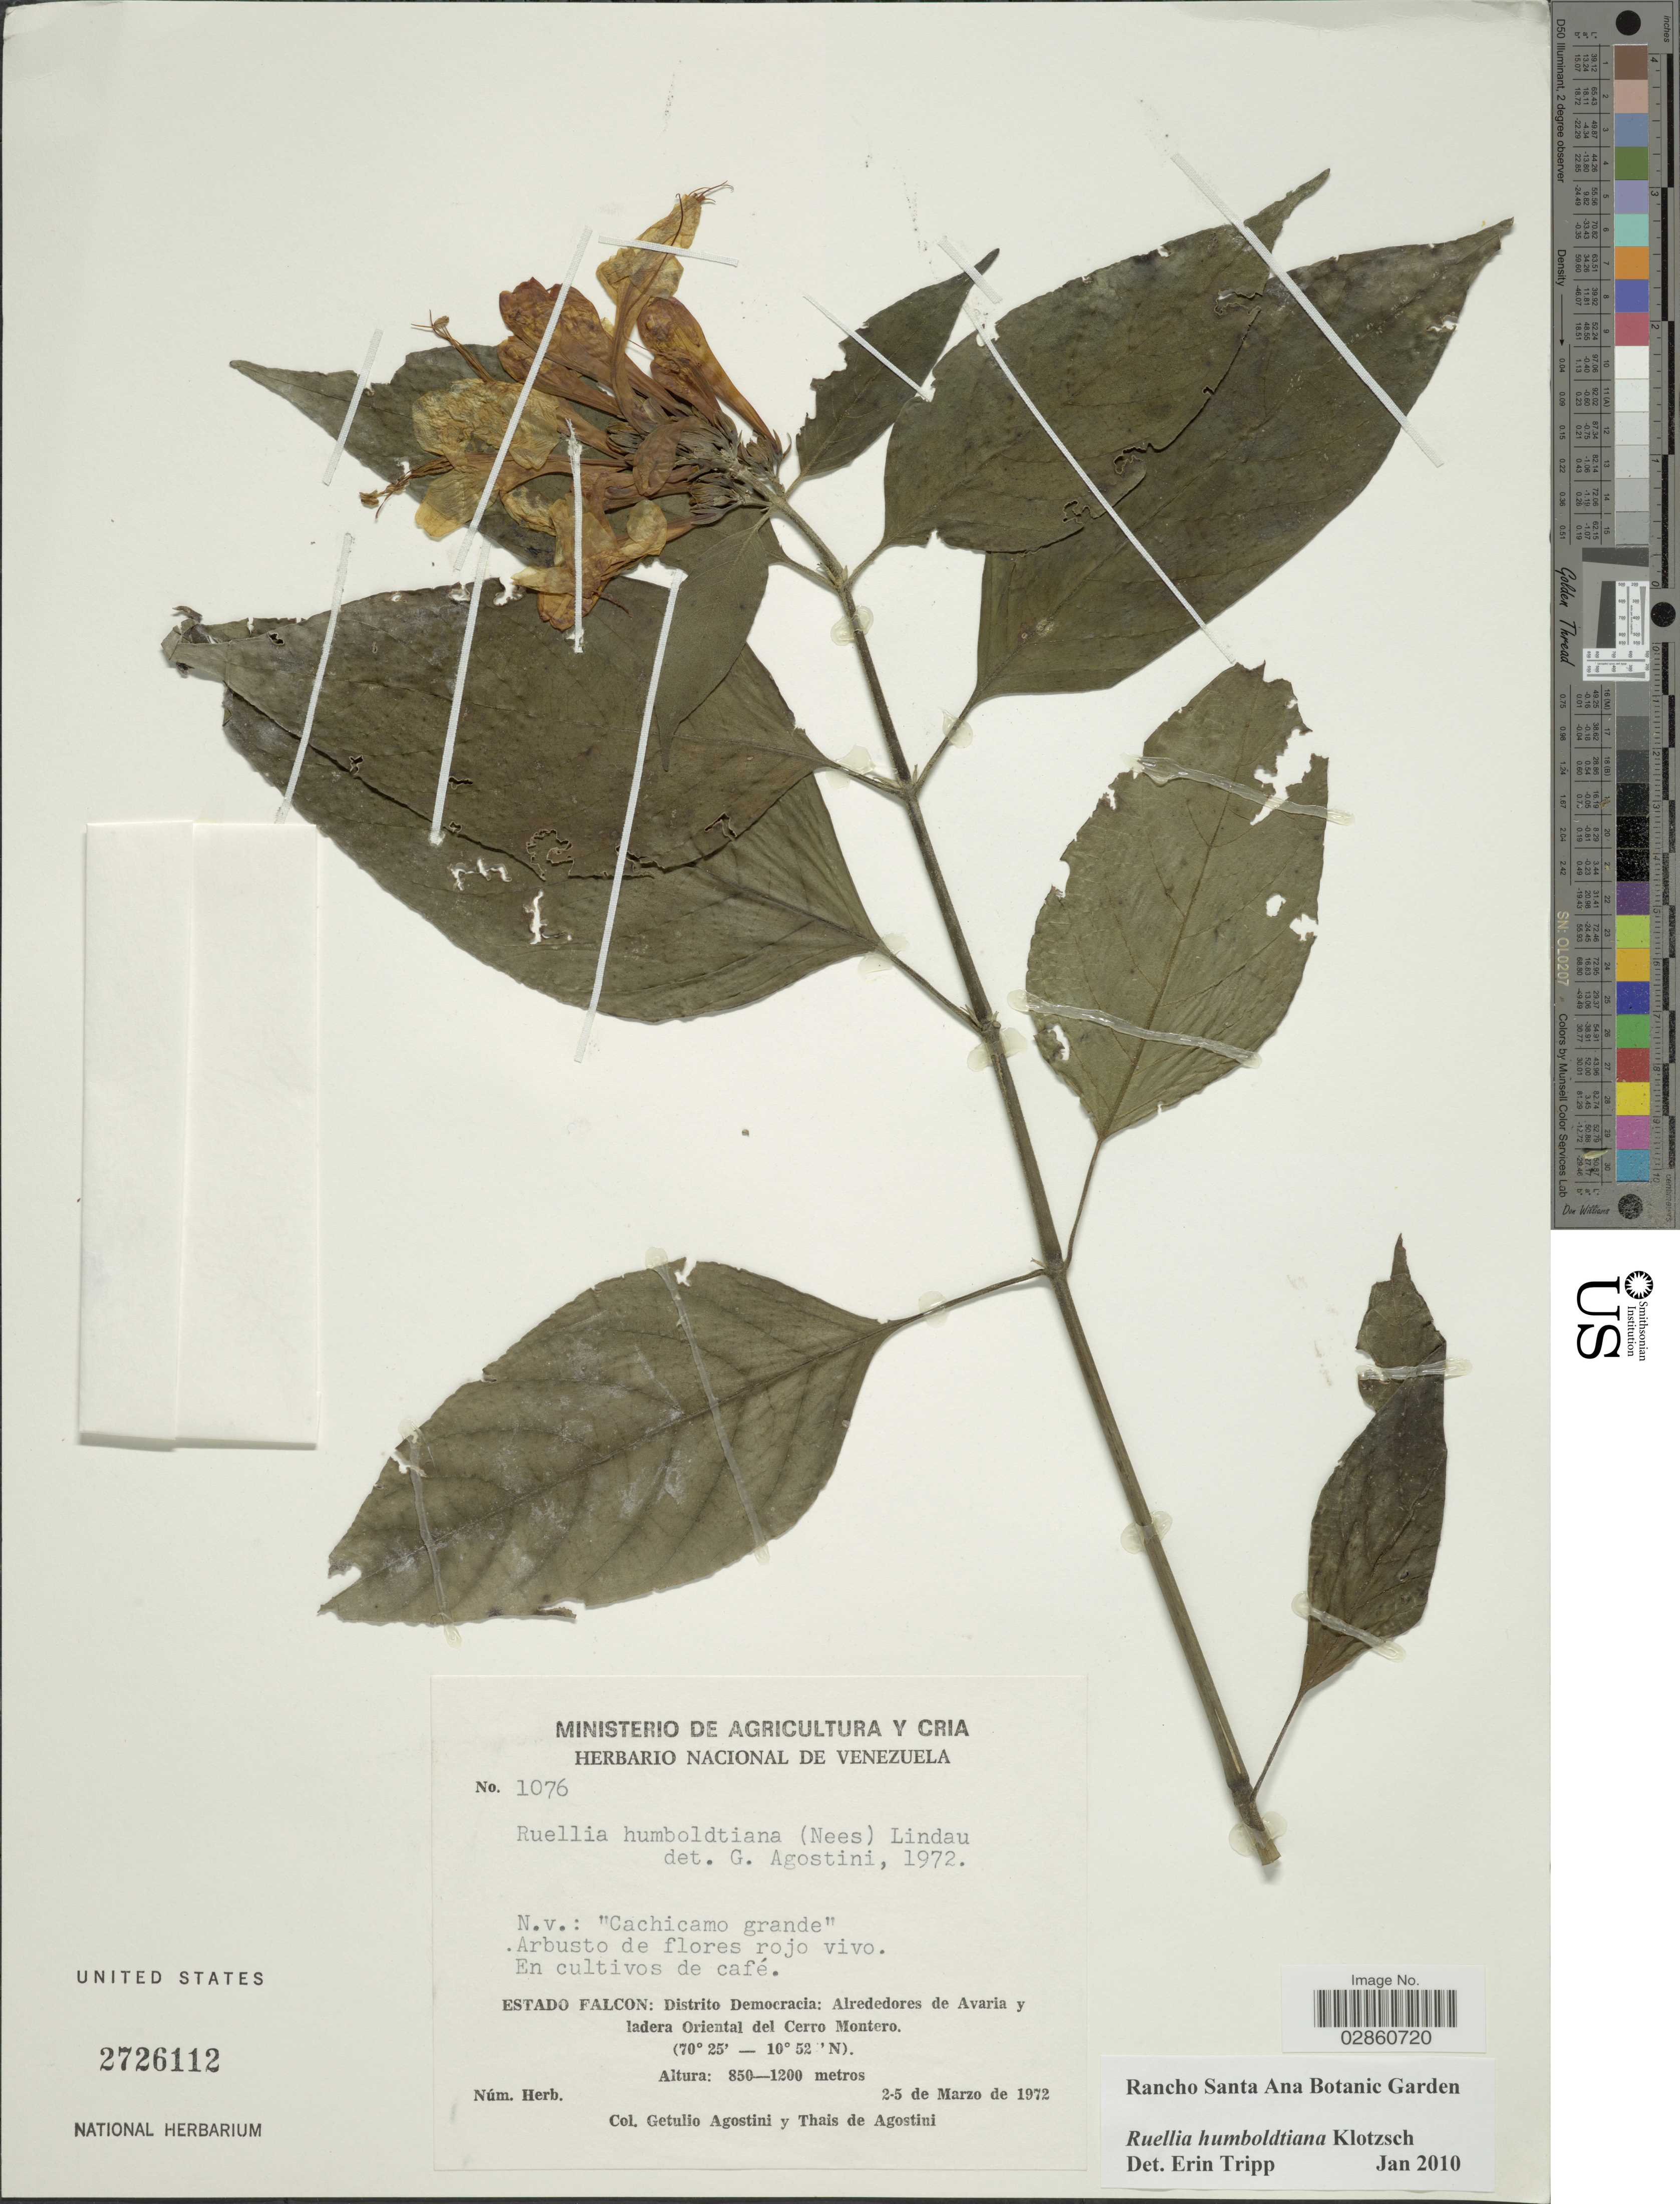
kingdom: Plantae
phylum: Tracheophyta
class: Magnoliopsida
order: Lamiales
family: Acanthaceae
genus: Ruellia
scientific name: Ruellia humboldtiana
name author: (Nees) Lindau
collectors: G. Agostini & T. Agostini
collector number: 1076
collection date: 1972-03-02/1972-03-05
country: Venezuela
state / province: Falcón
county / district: Democracia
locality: Estado Falcon: Distrito Democracia: Alrededores de Avaria y ladera Oriental del Cerro Montero.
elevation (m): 850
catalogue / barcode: US 2726112